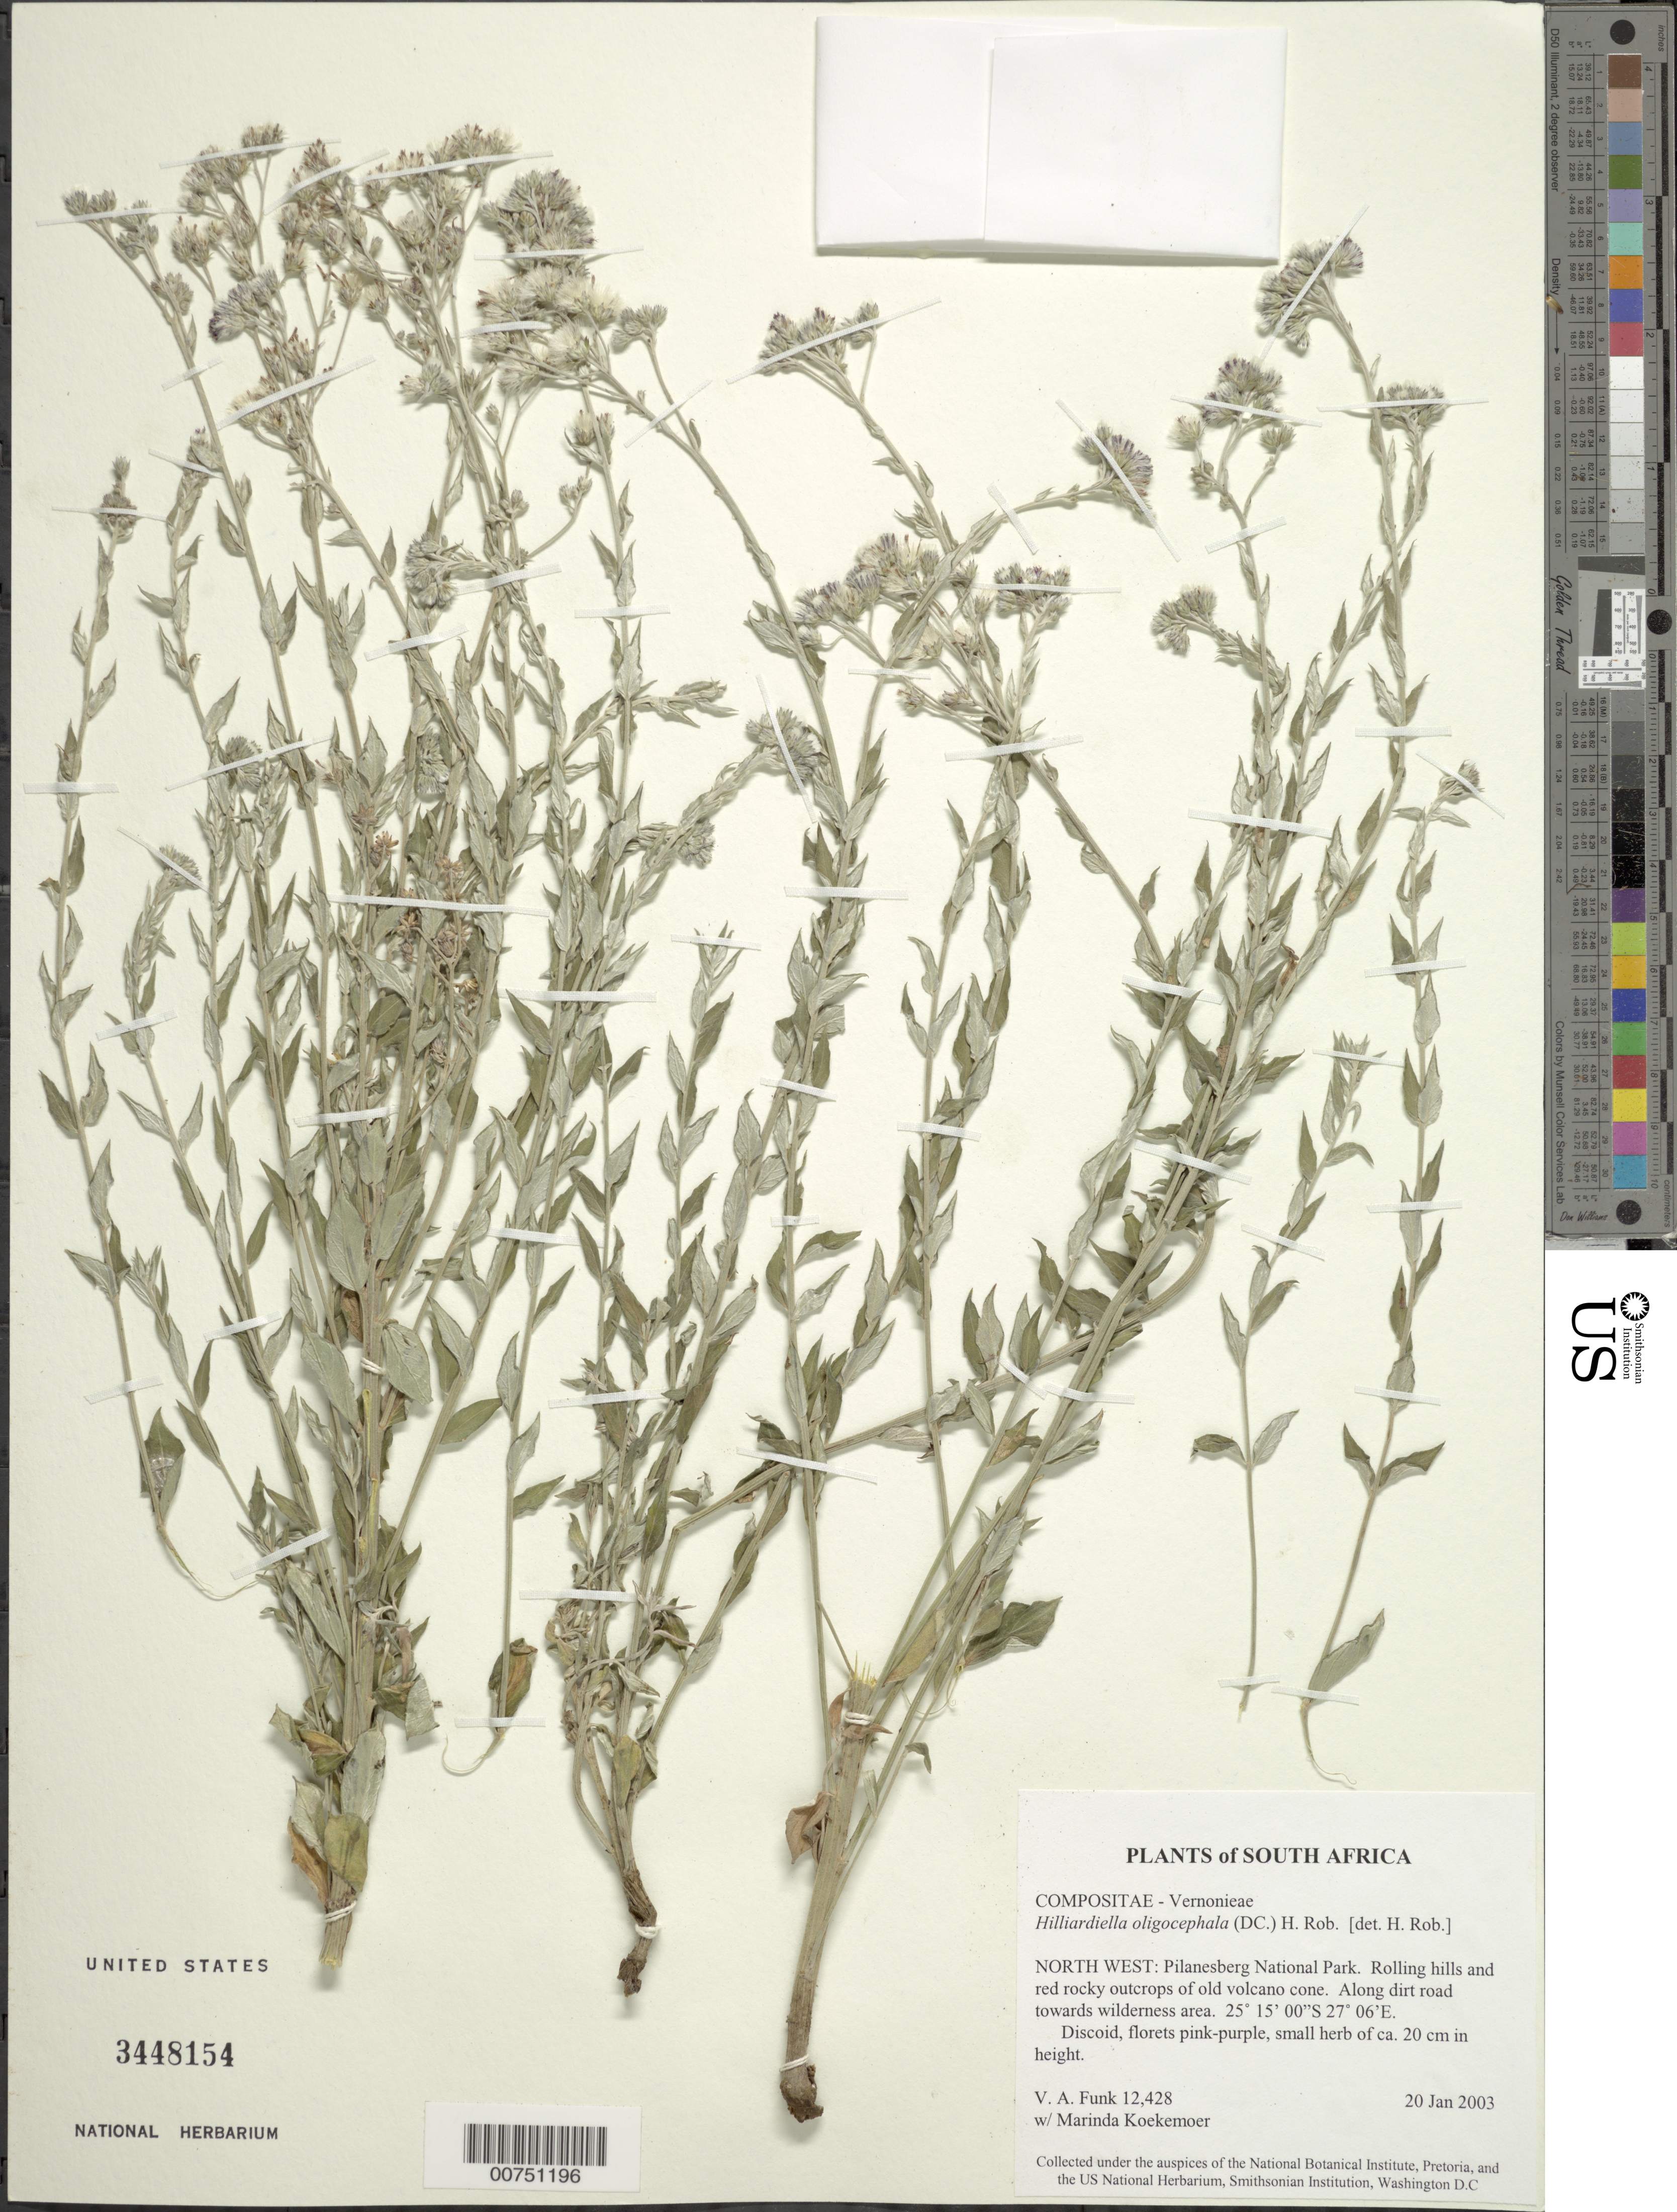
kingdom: Plantae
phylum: Tracheophyta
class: Magnoliopsida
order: Asterales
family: Asteraceae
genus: Hilliardiella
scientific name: Hilliardiella oligocephala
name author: (DC.) H. Rob.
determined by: Robinson, Harold E., (US)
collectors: V. Funk & M. Koekemoer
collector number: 12428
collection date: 2003-01-20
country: South Africa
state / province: North West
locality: Pilanesberg National Park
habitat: Rolling hills and red rocky outcrops of old volcano cone, along dirt road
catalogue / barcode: US 3448154